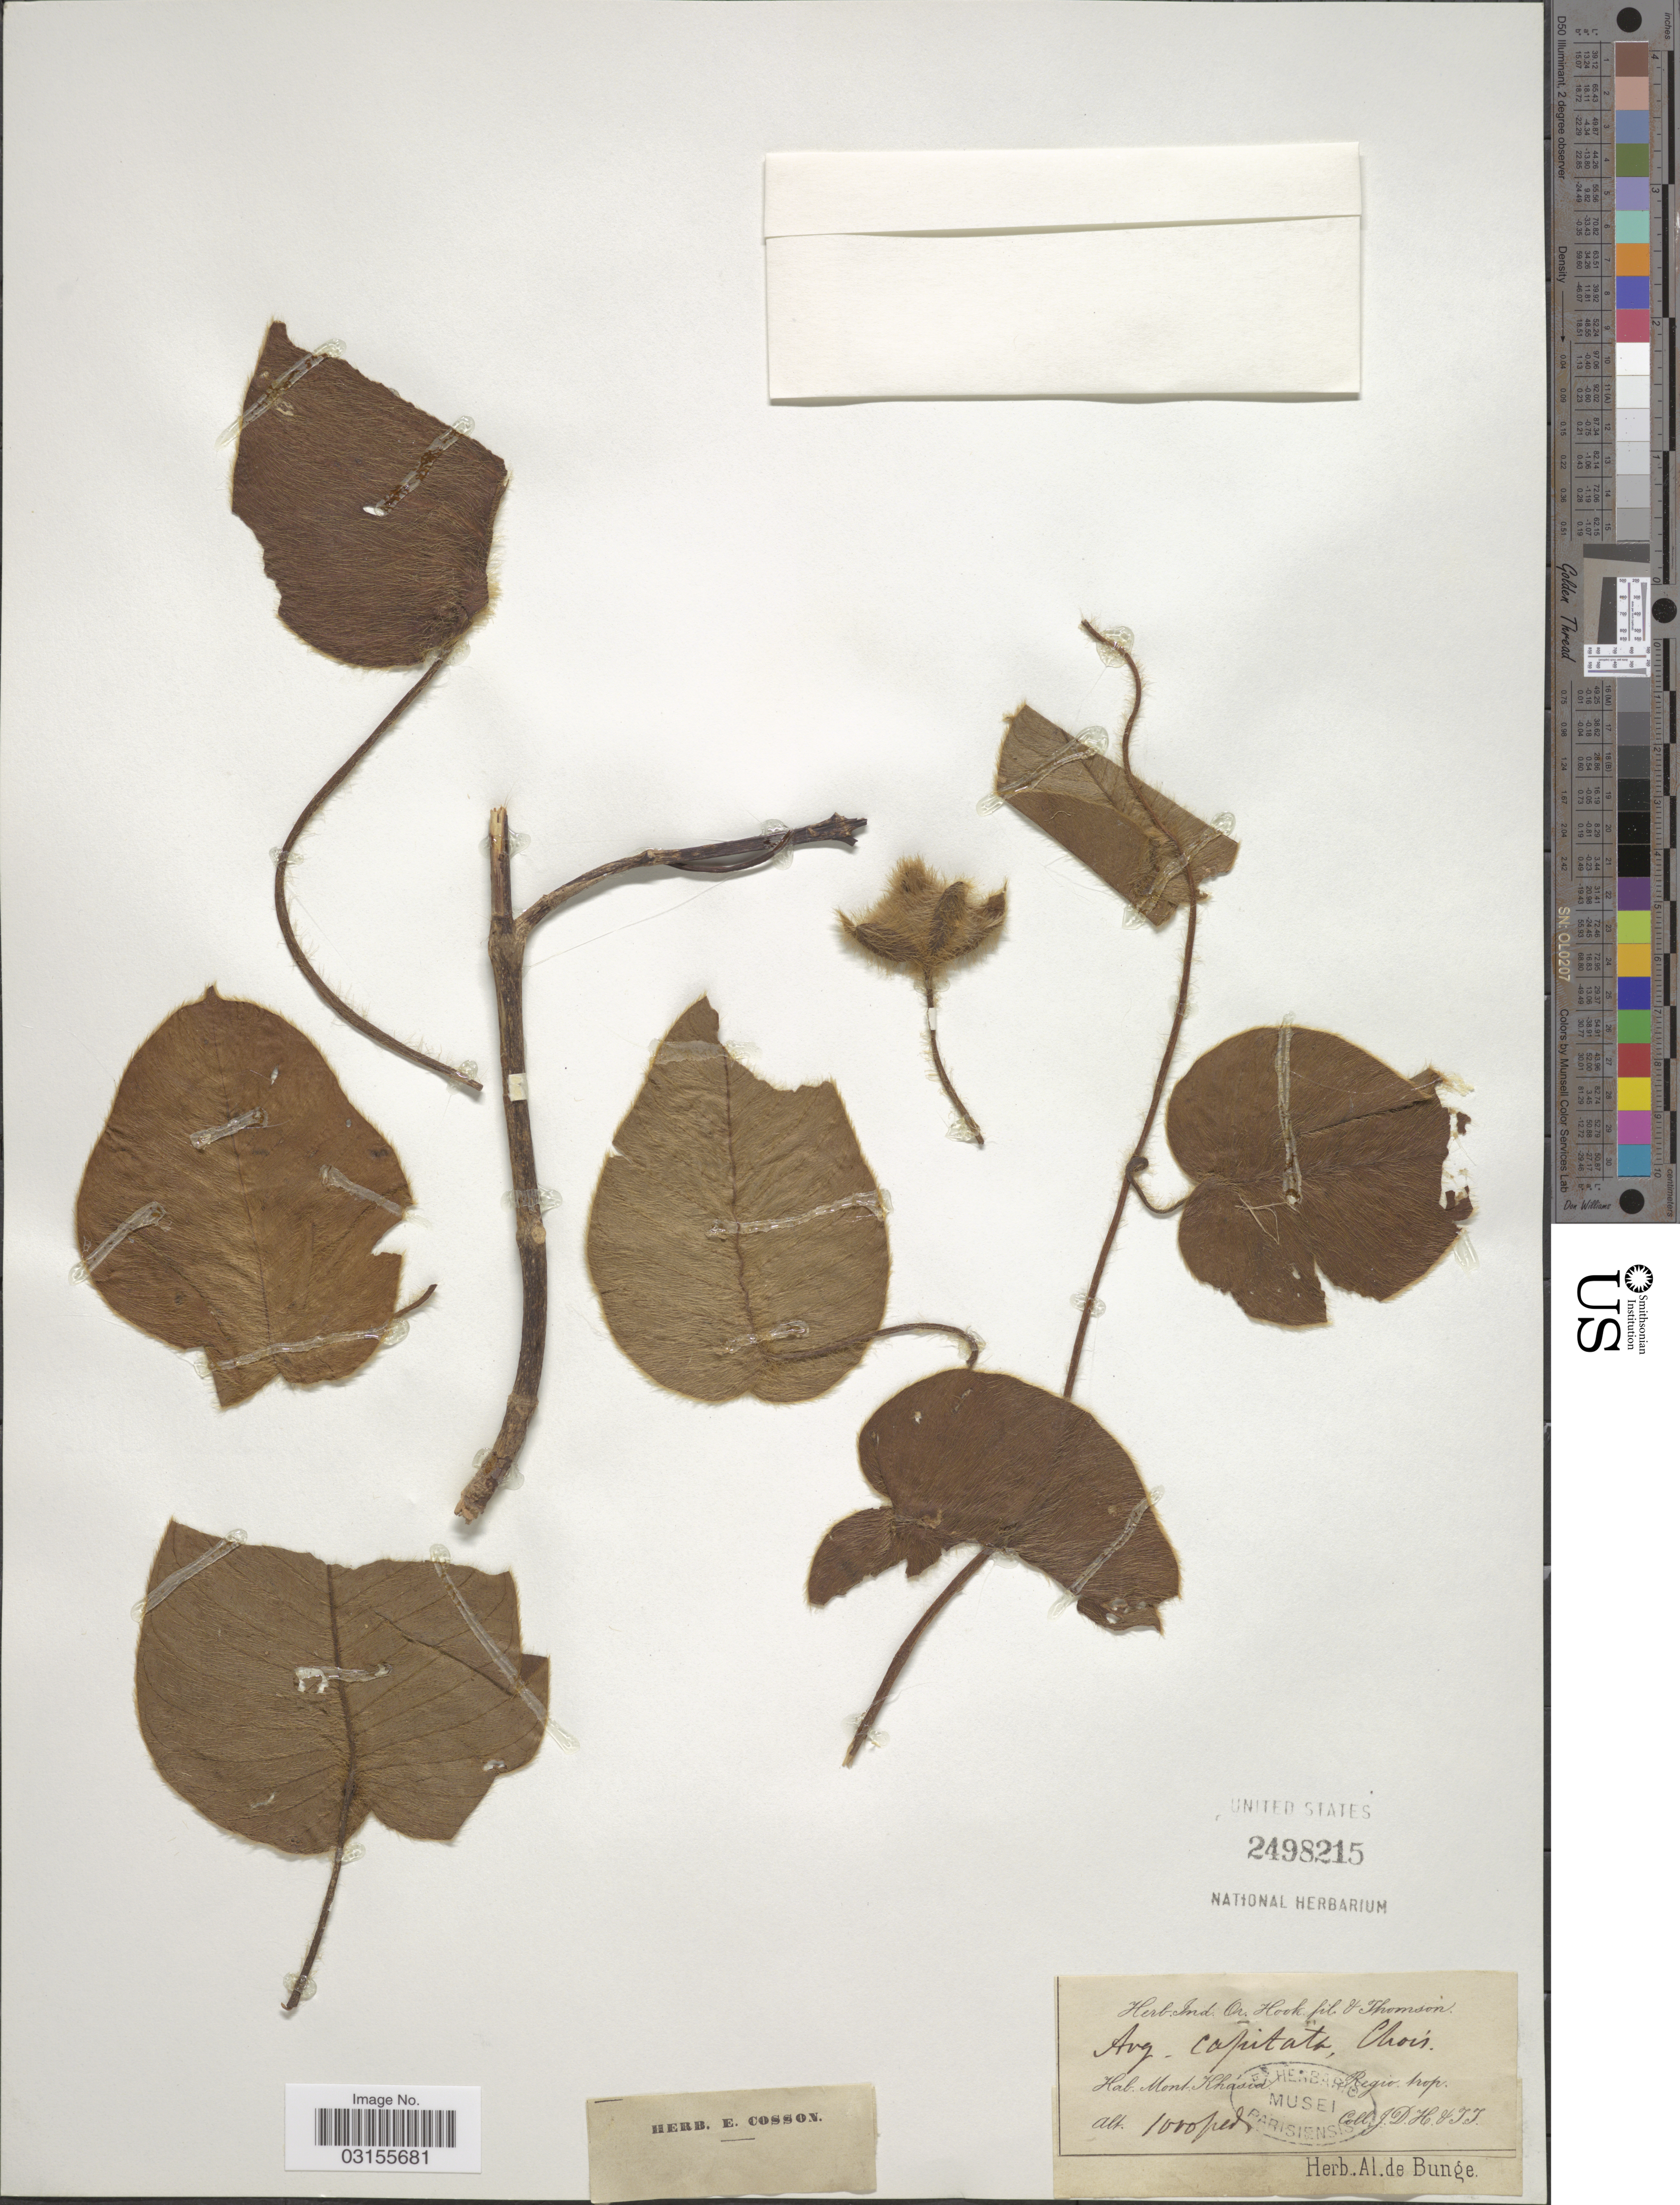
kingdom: Plantae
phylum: Tracheophyta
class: Magnoliopsida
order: Solanales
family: Convolvulaceae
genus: Argyreia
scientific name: Argyreia capitata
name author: (Vahl) Choisy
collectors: J. D. Hooker & T. Thomson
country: India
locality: Mont. Khasia. Regio. trop.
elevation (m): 305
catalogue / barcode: US 2498215